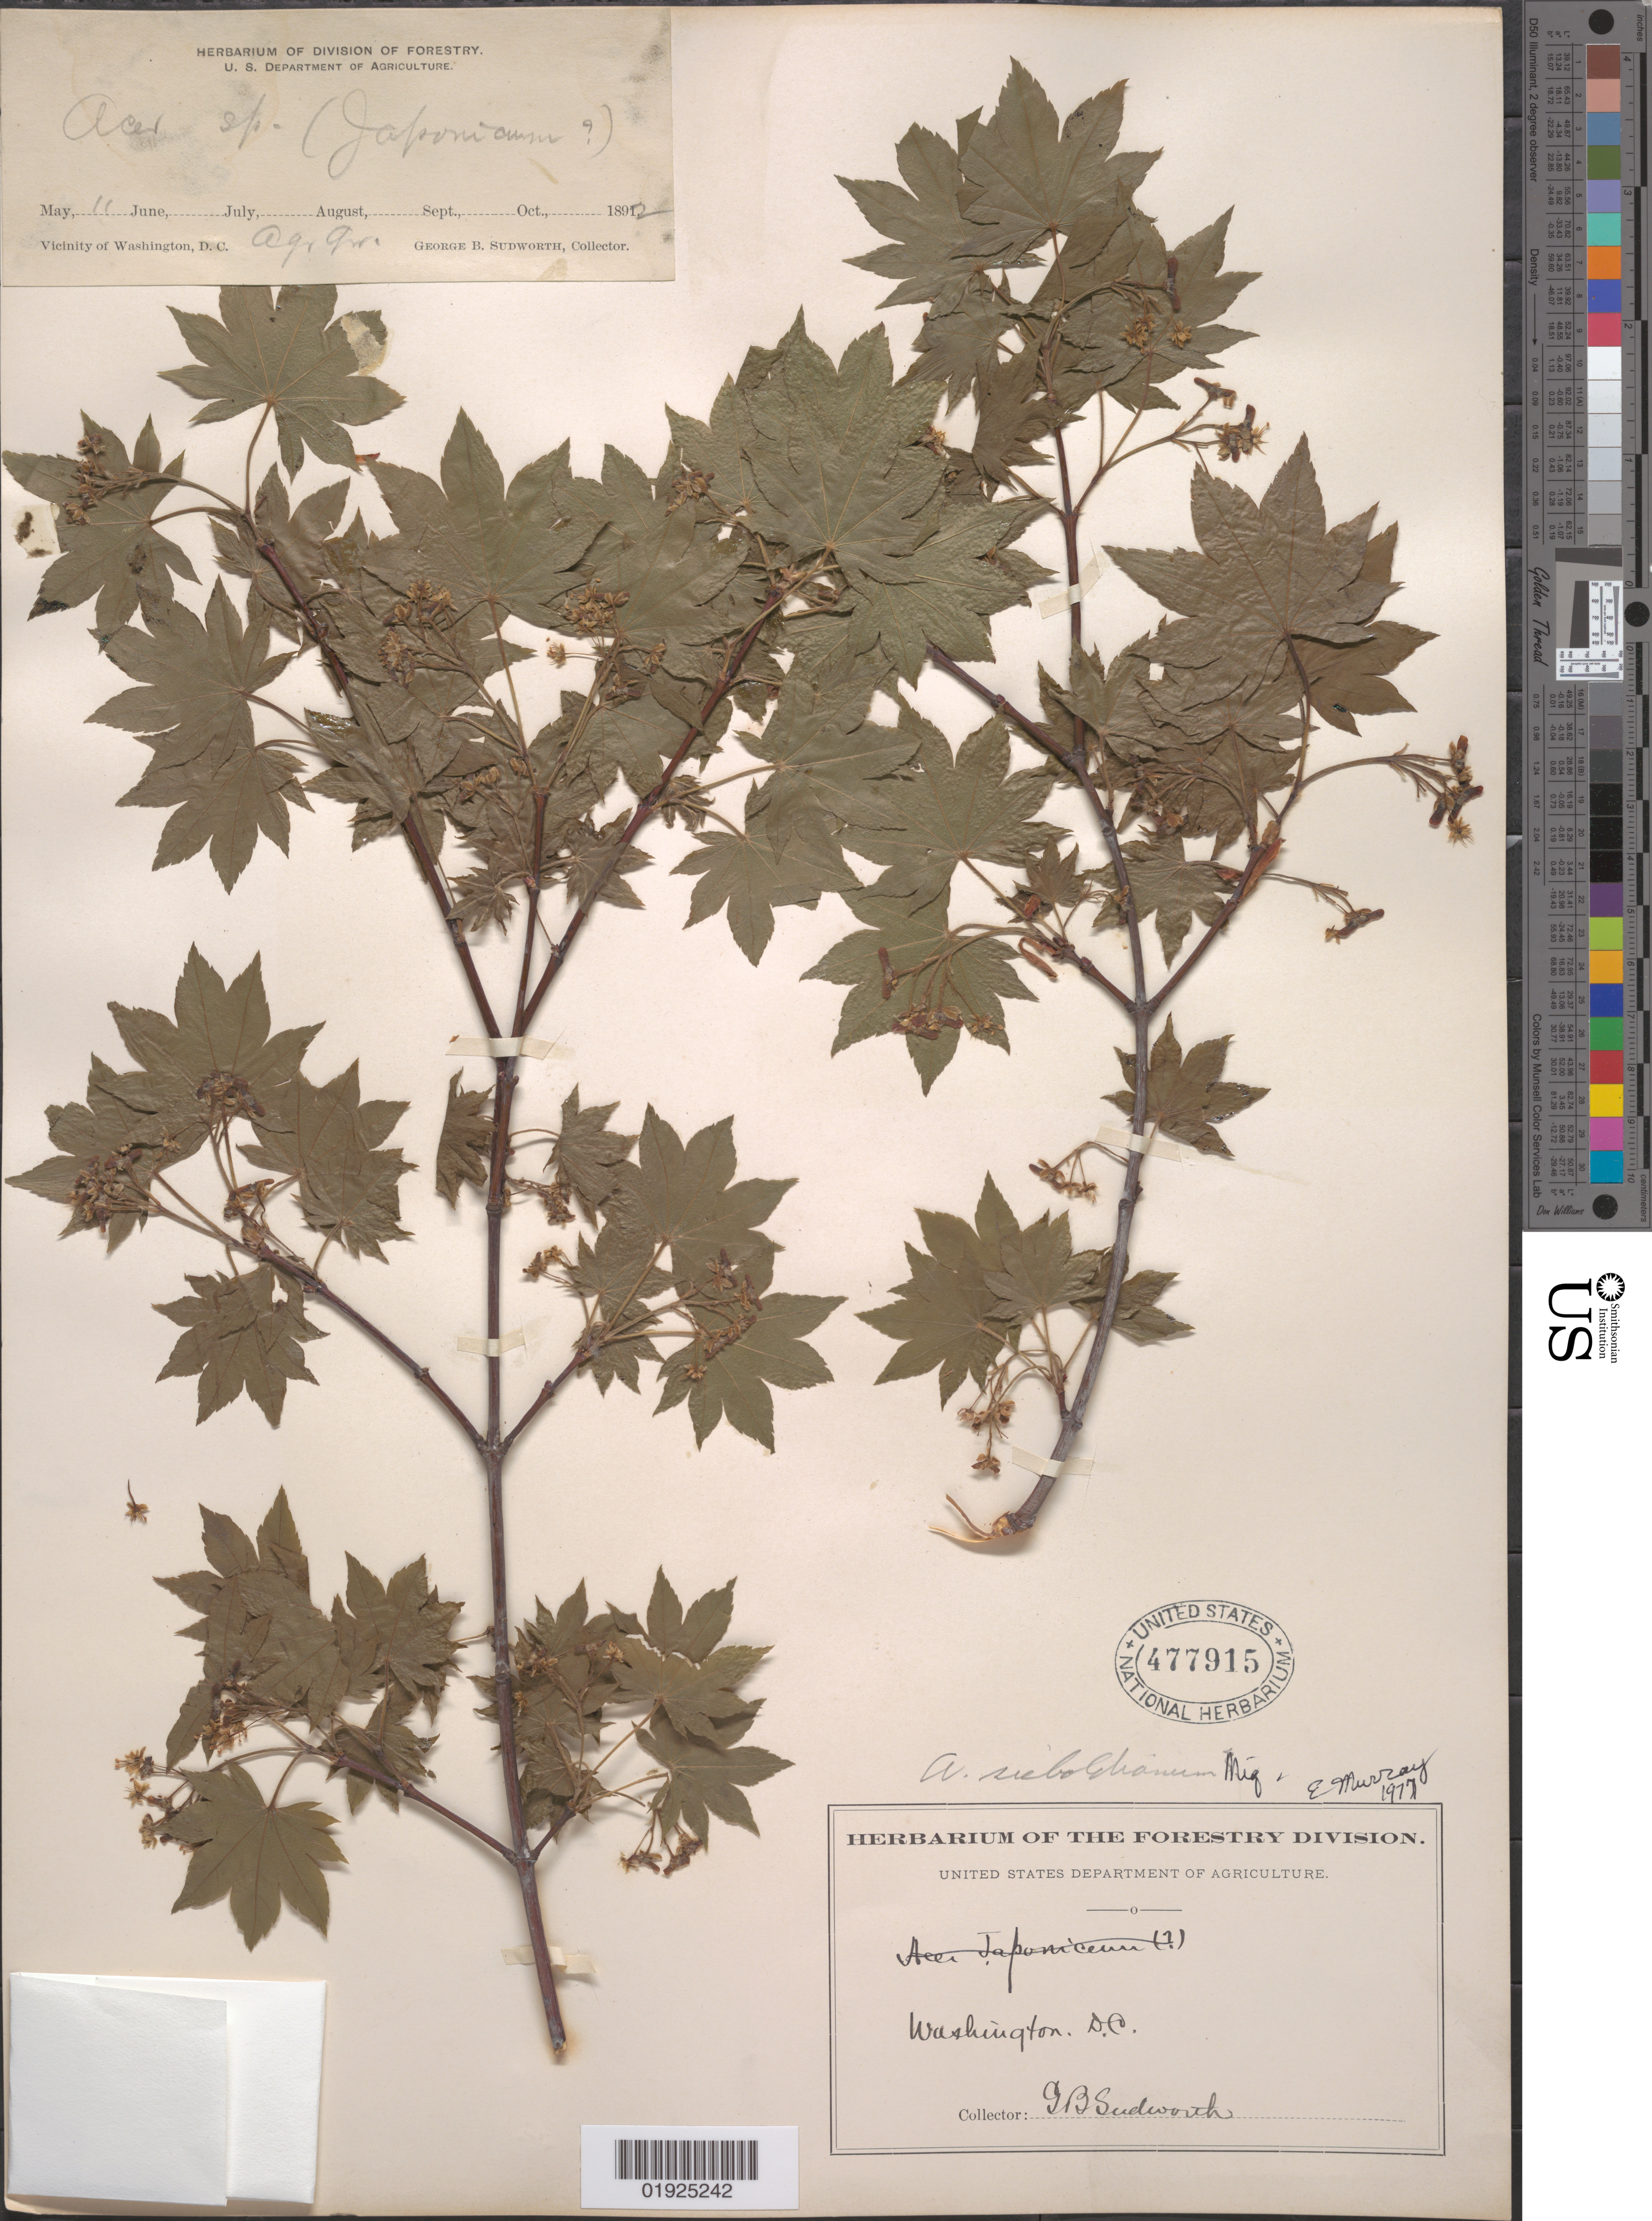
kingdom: Plantae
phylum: Tracheophyta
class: Magnoliopsida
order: Sapindales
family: Sapindaceae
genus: Acer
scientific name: Acer sieboldianum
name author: Miq.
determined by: Murray, Edward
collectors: G. B. Sudworth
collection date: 1892-05-11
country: United States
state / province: District of Columbia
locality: Agricultural Grounds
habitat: Cultivated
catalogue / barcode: US 477915